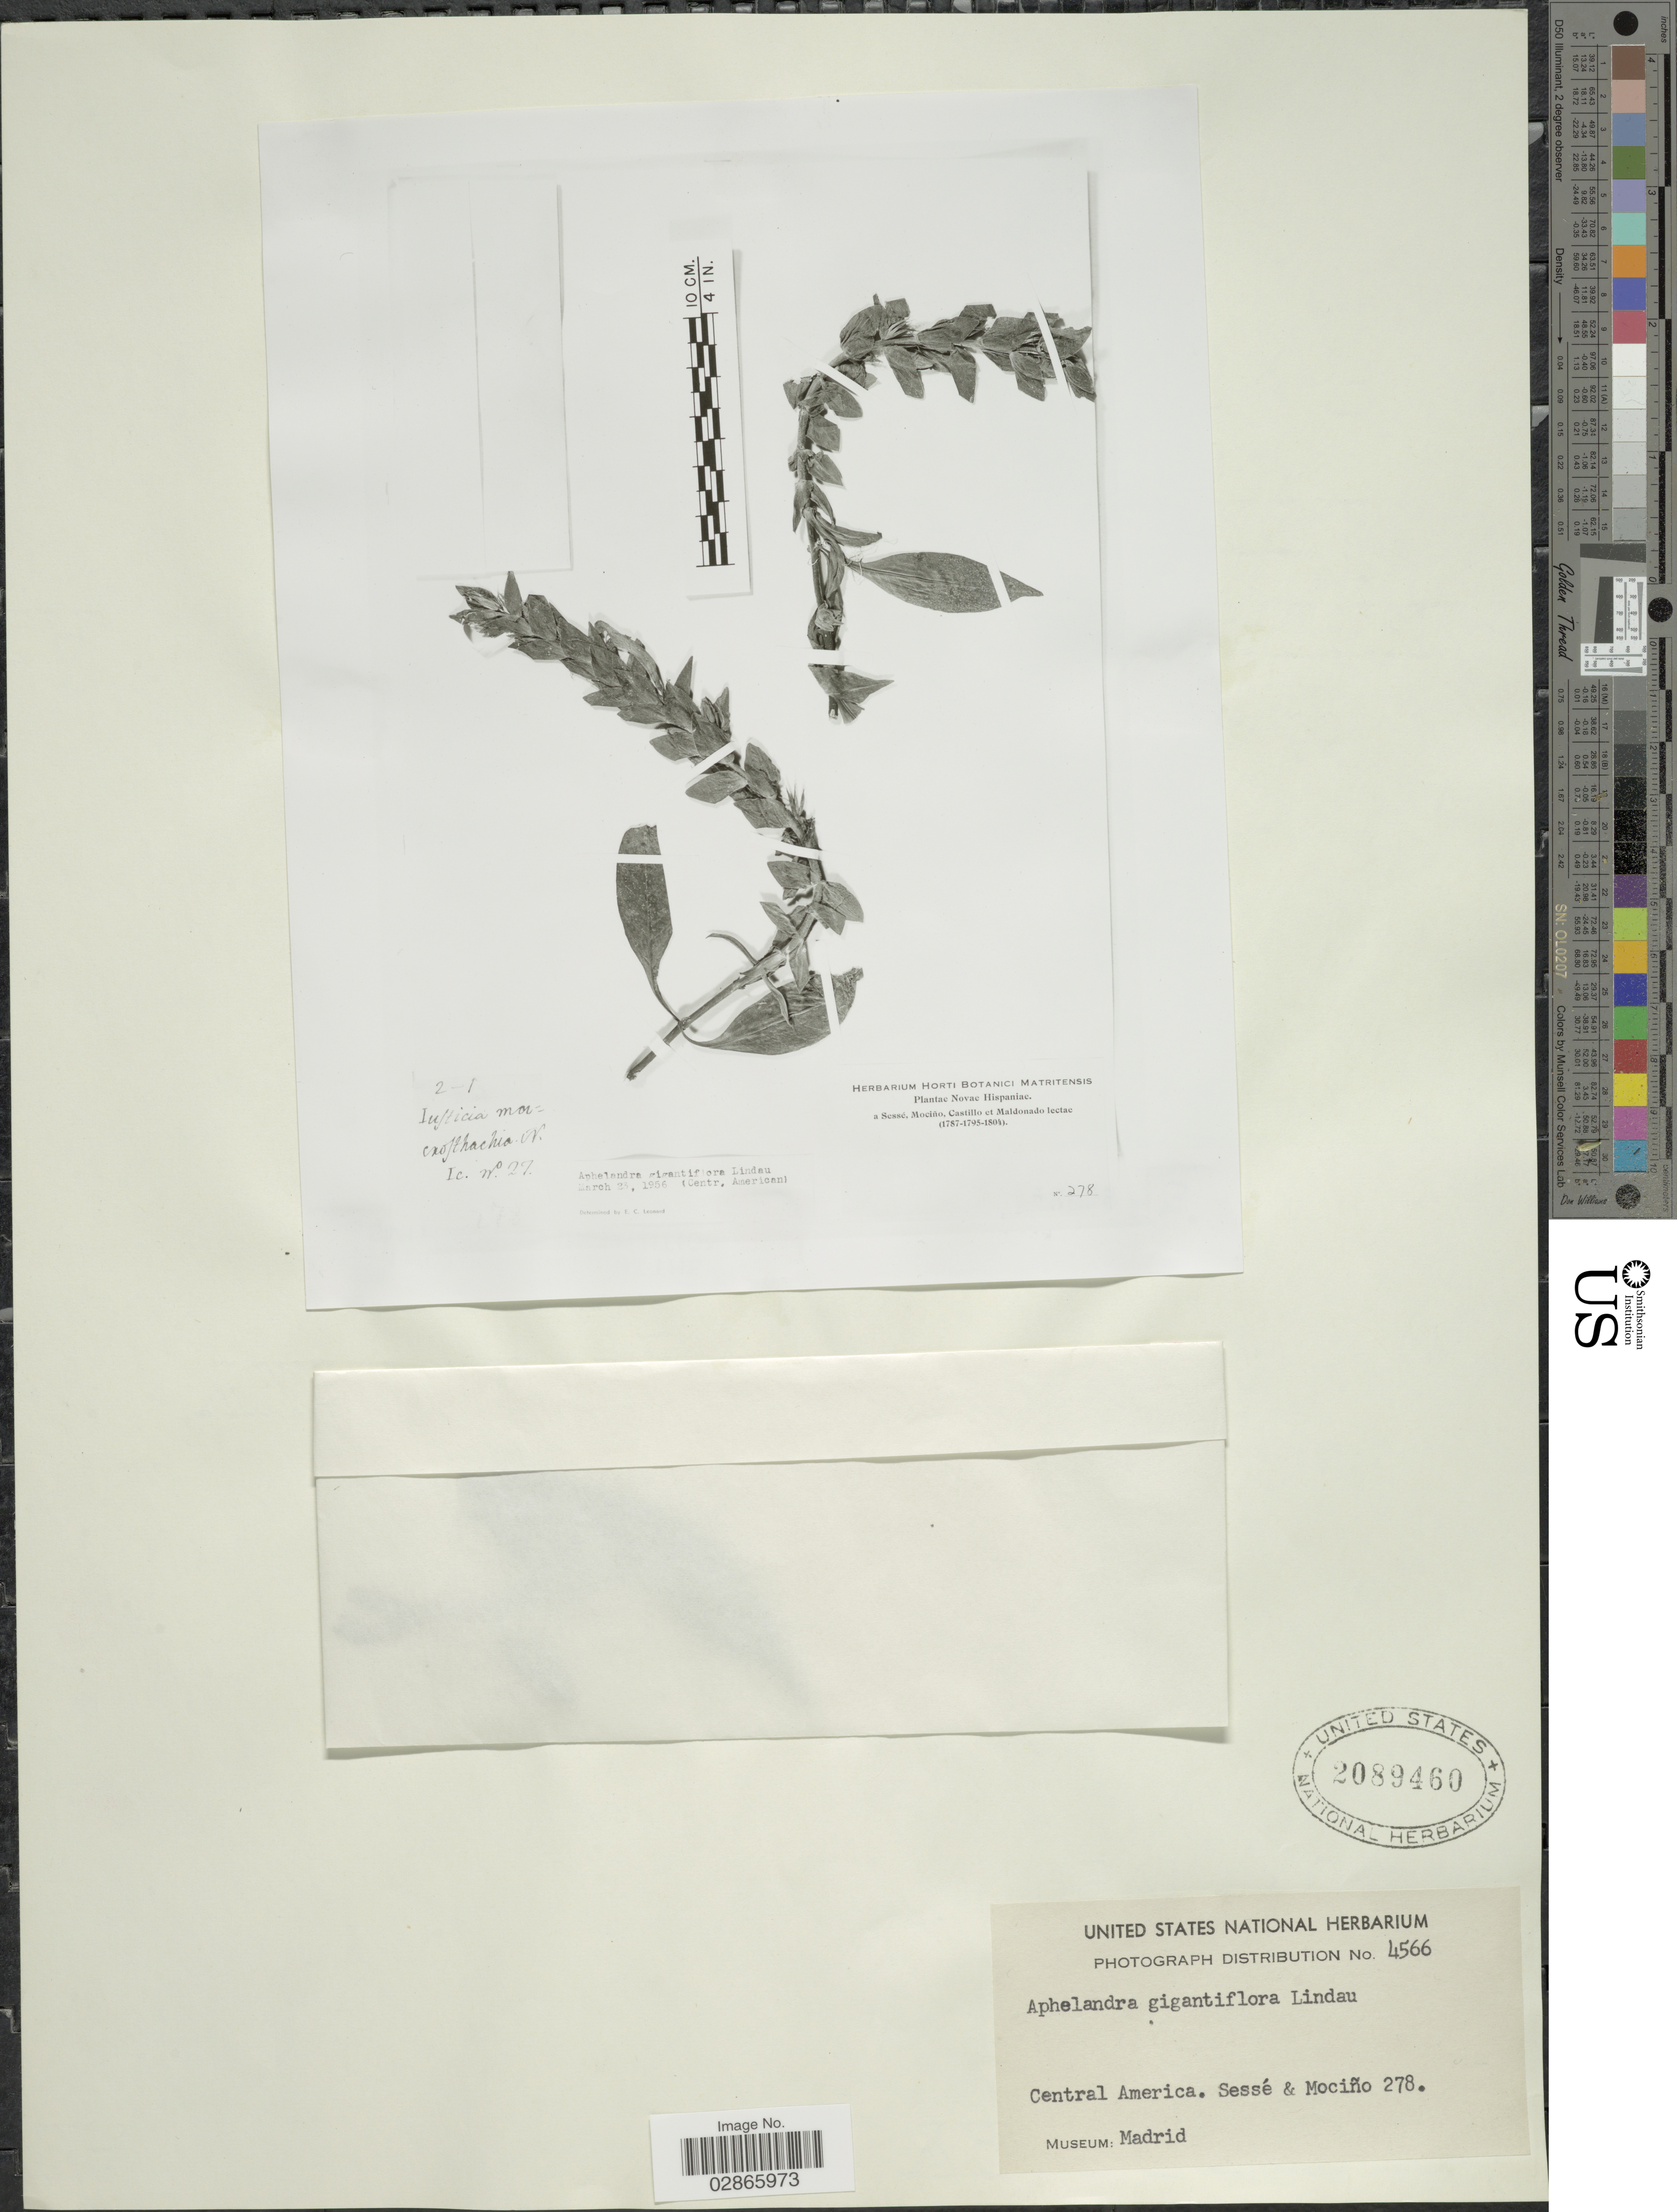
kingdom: Plantae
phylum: Tracheophyta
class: Magnoliopsida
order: Lamiales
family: Acanthaceae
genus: Aphelandra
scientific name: Aphelandra gigantiflora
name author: Lindau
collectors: Sessé, --, Mociño, Castillo, -- & Maldonado, --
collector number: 278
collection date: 1787/1804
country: Mexico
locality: Novae Hispaniae. Central America.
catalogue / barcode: US 2089460